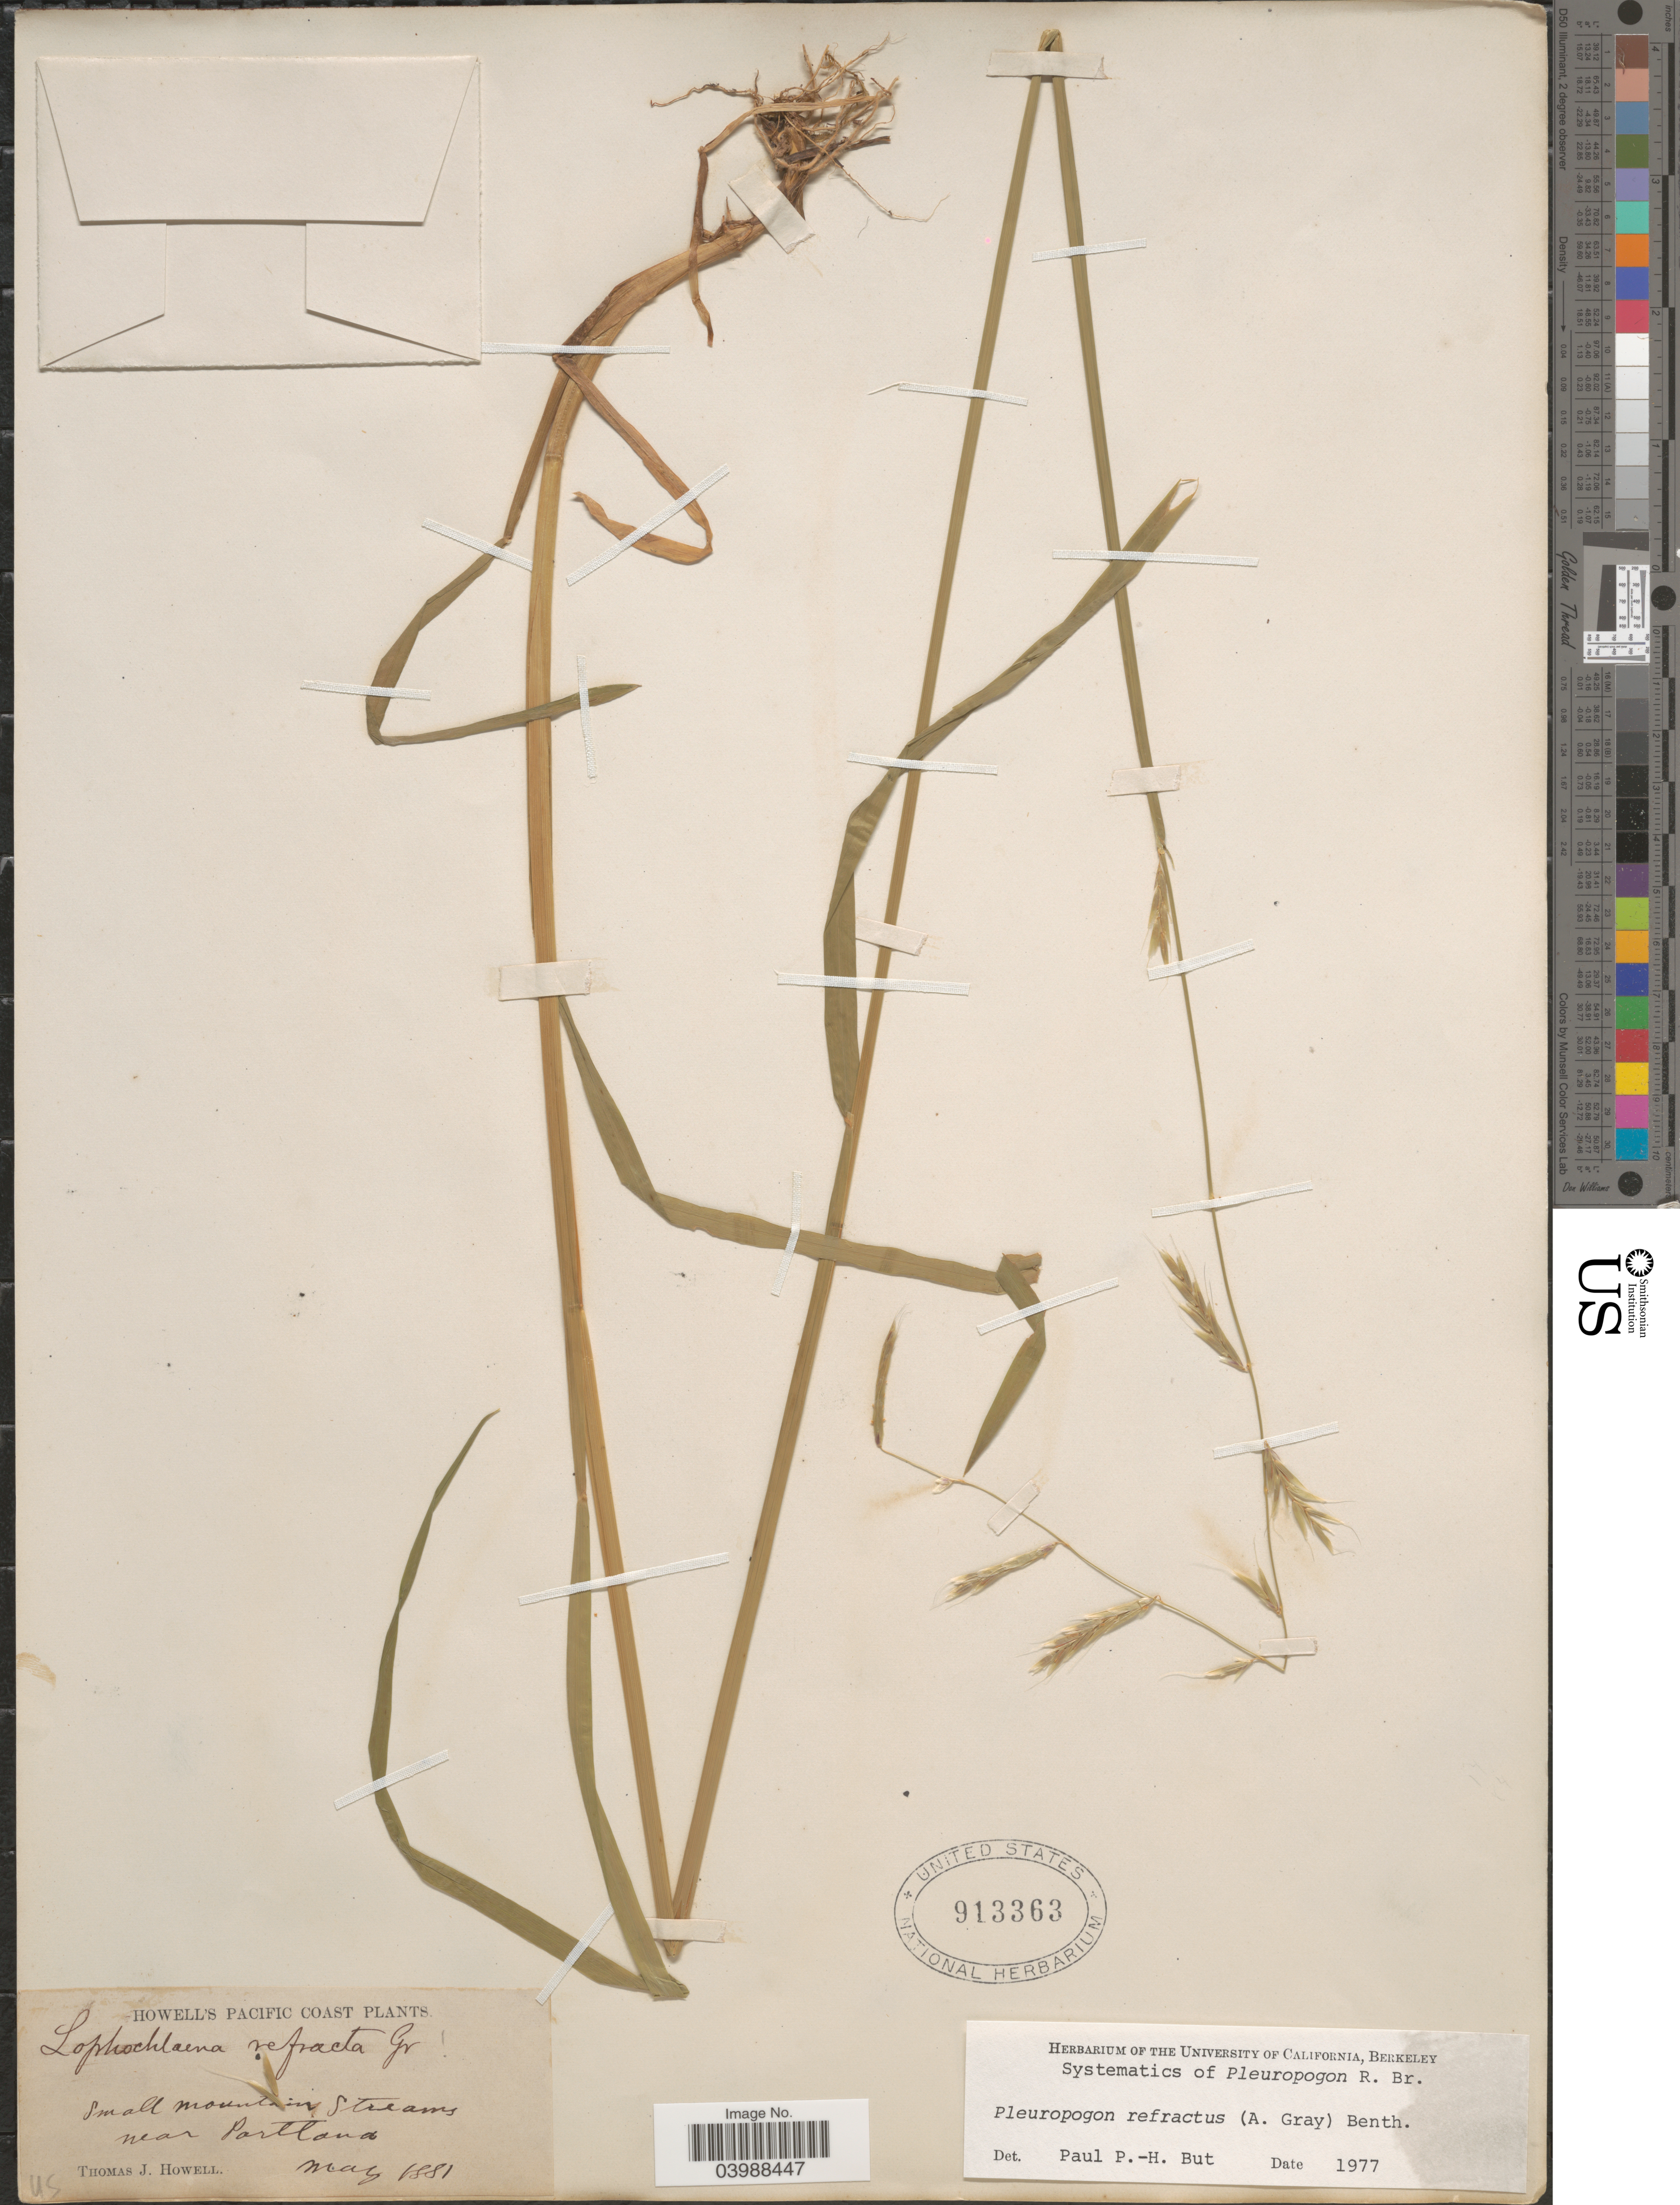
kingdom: Plantae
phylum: Tracheophyta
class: Liliopsida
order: Poales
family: Poaceae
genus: Pleuropogon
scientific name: Pleuropogon refractus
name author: (A. Gray) Benth.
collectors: T. J. Howell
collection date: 1881-05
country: United States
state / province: Oregon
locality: Pacific Coast. Small mountain streams near Portland.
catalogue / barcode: US 913363